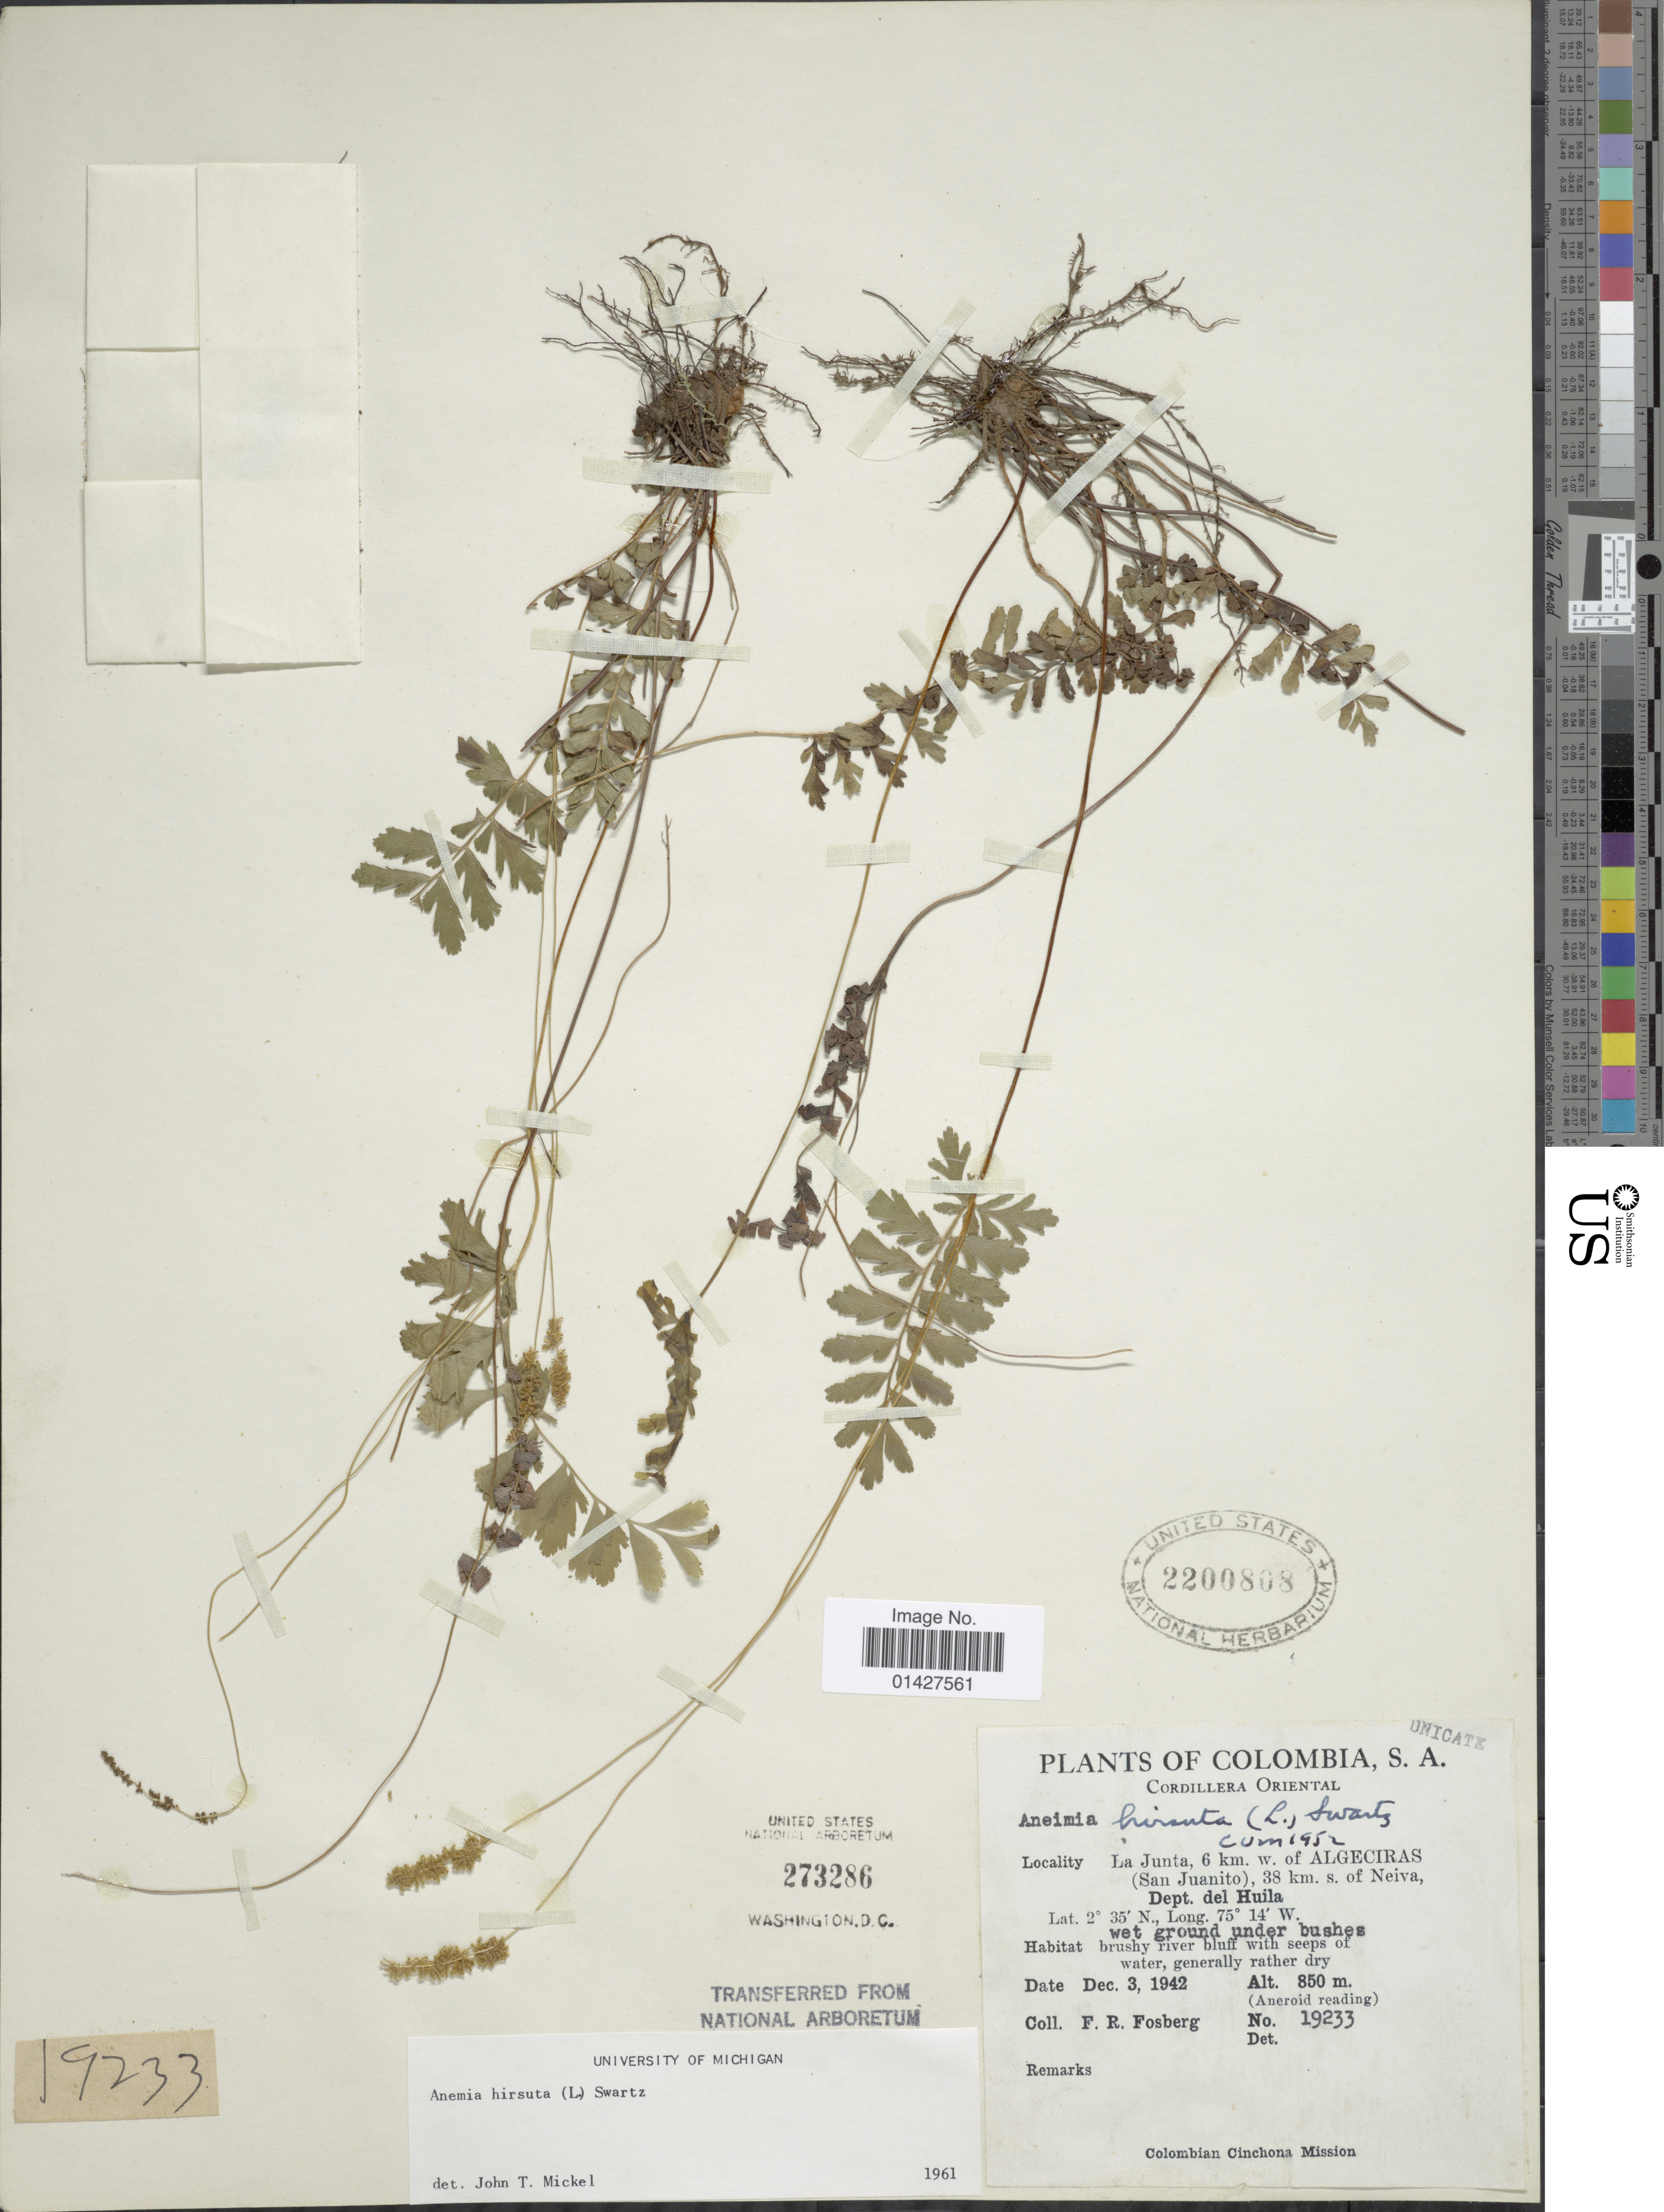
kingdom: Plantae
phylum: Tracheophyta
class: Polypodiopsida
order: Schizaeales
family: Anemiaceae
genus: Anemia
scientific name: Anemia hirsuta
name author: (L.) Sw.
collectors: F. R. Fosberg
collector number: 19233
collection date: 1942-12-03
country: Colombia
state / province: Huila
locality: Cordillera Oriental. La Junta, 6km w. of Algeciras (San Juanito), 38 km.s. of Neiva, dept. del Huila.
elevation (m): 850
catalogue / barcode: US 2200808